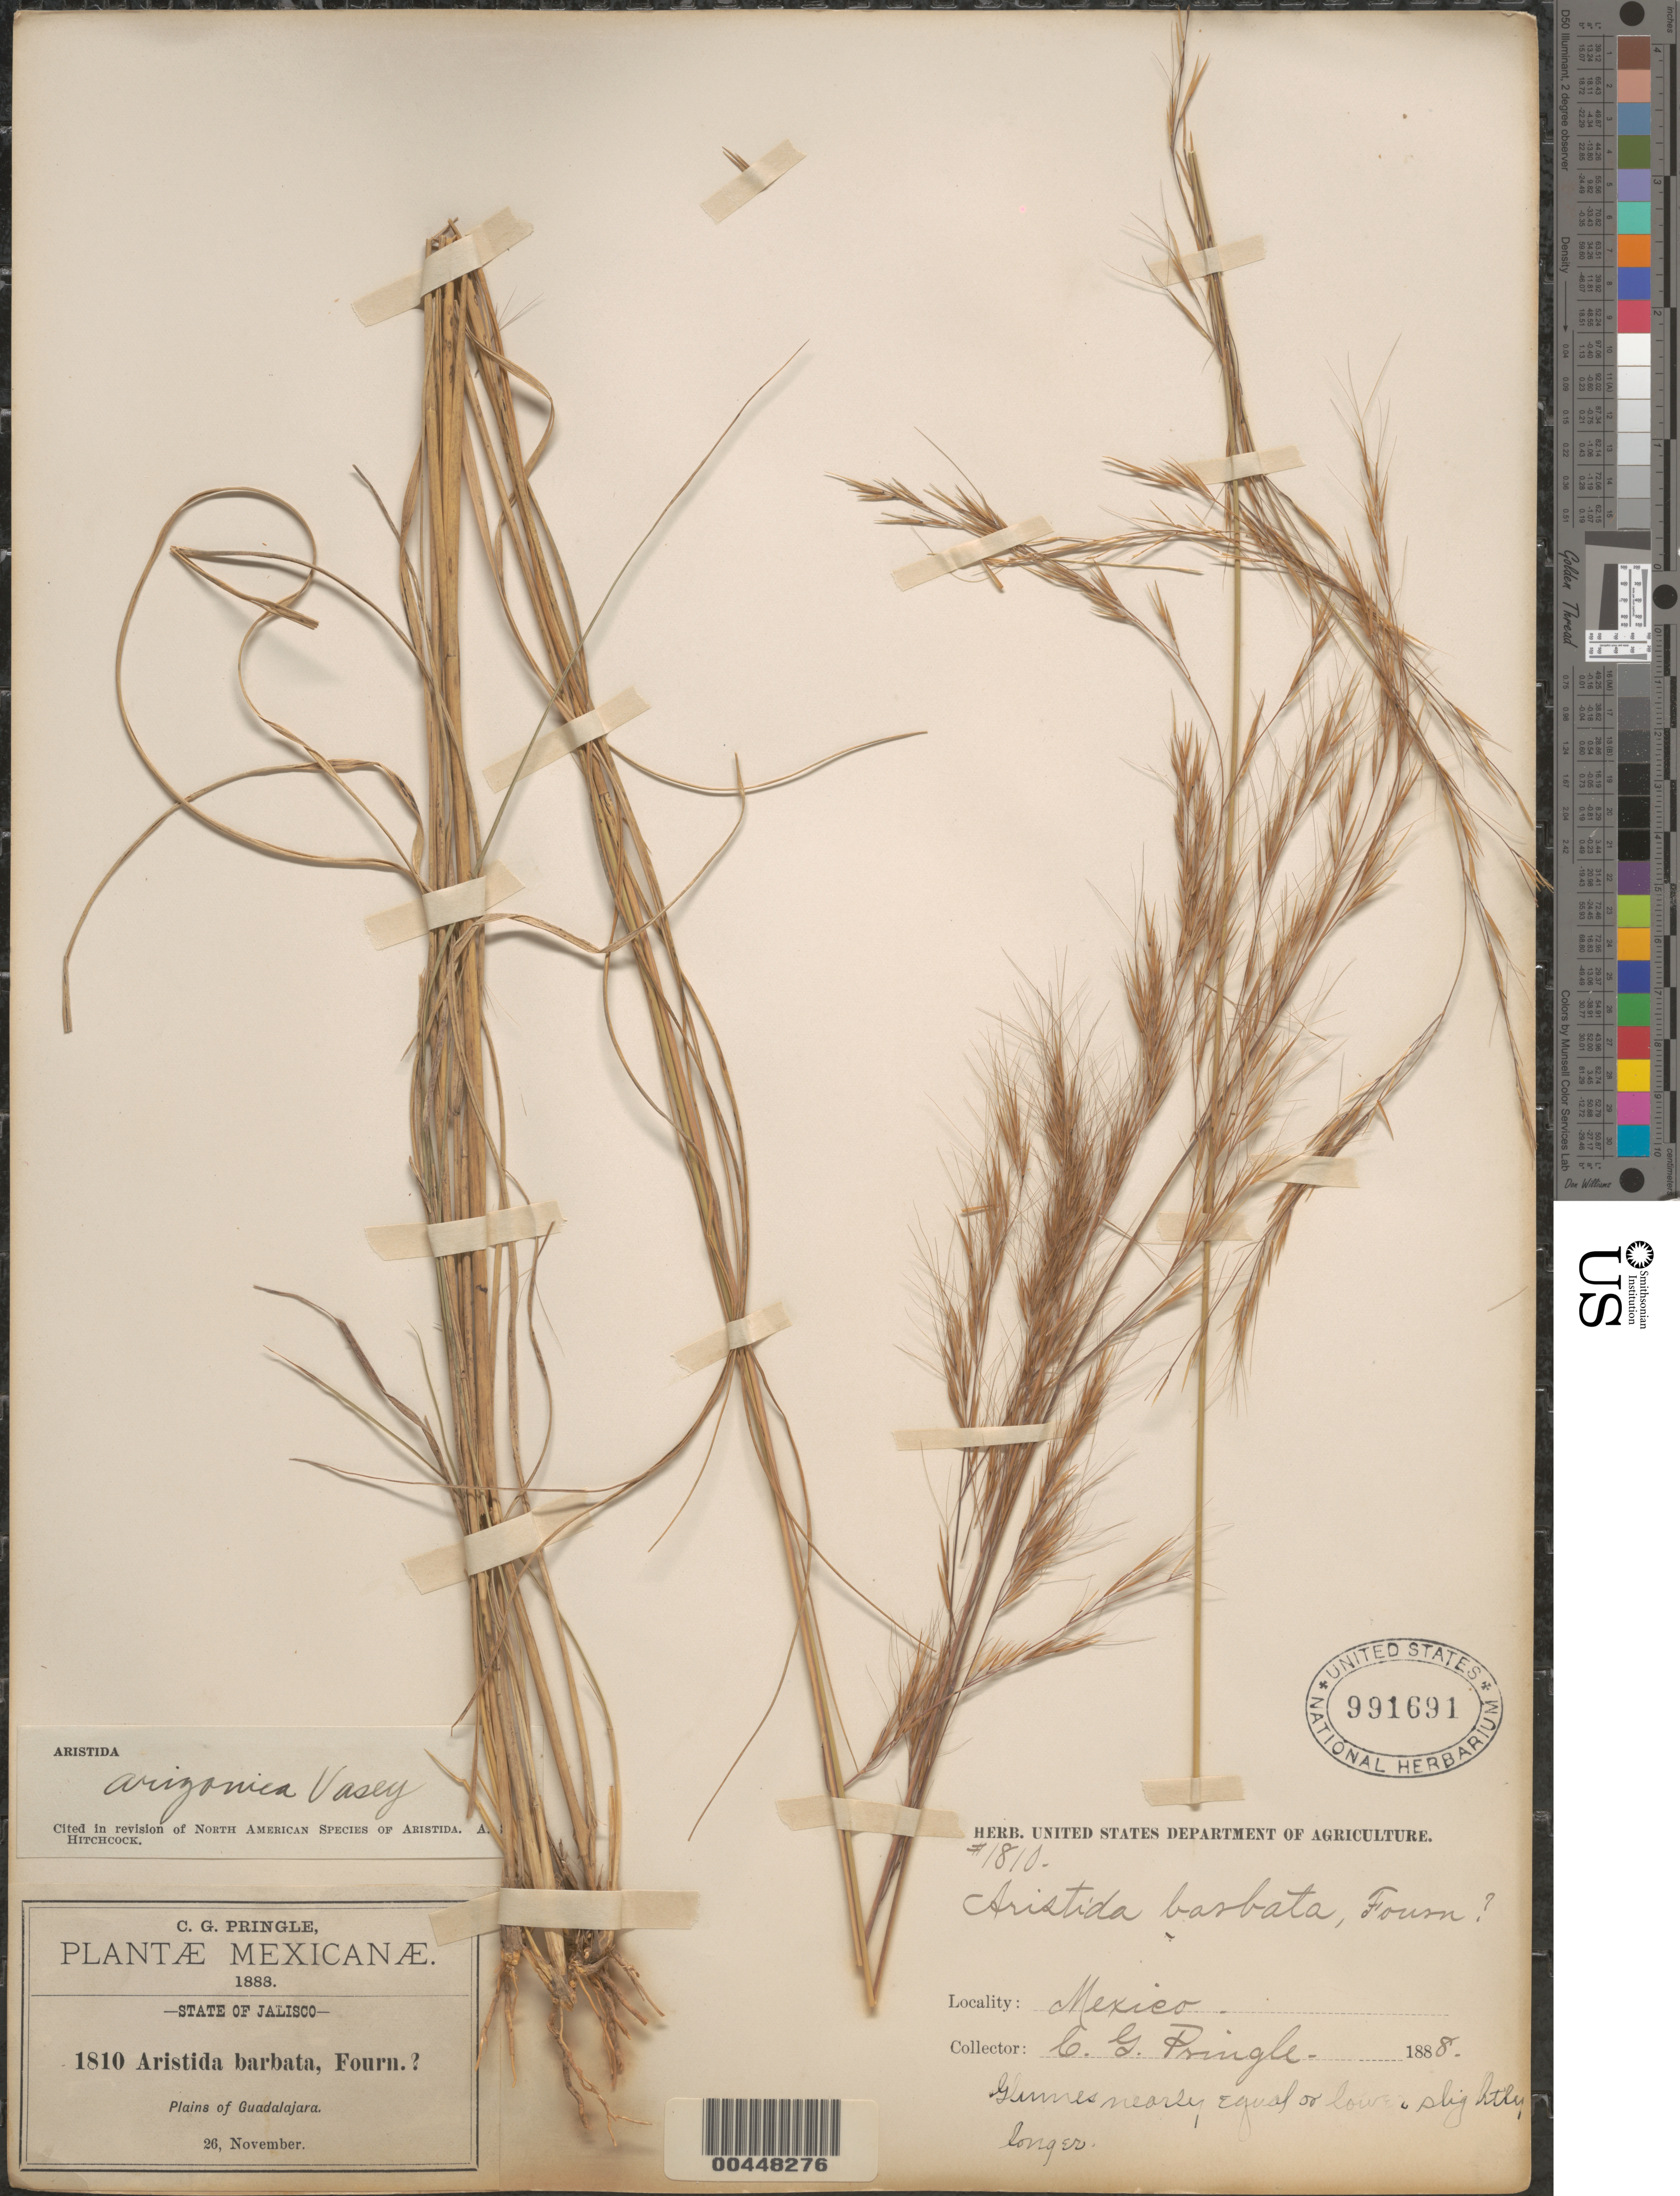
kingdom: Plantae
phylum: Tracheophyta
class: Liliopsida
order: Poales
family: Poaceae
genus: Aristida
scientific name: Aristida appressa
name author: Vasey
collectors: C. G. Pringle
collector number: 1810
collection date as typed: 26 Nov 1888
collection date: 1888-11-26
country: Mexico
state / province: Jalisco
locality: Plains of Guadalajara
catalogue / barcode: US 991691